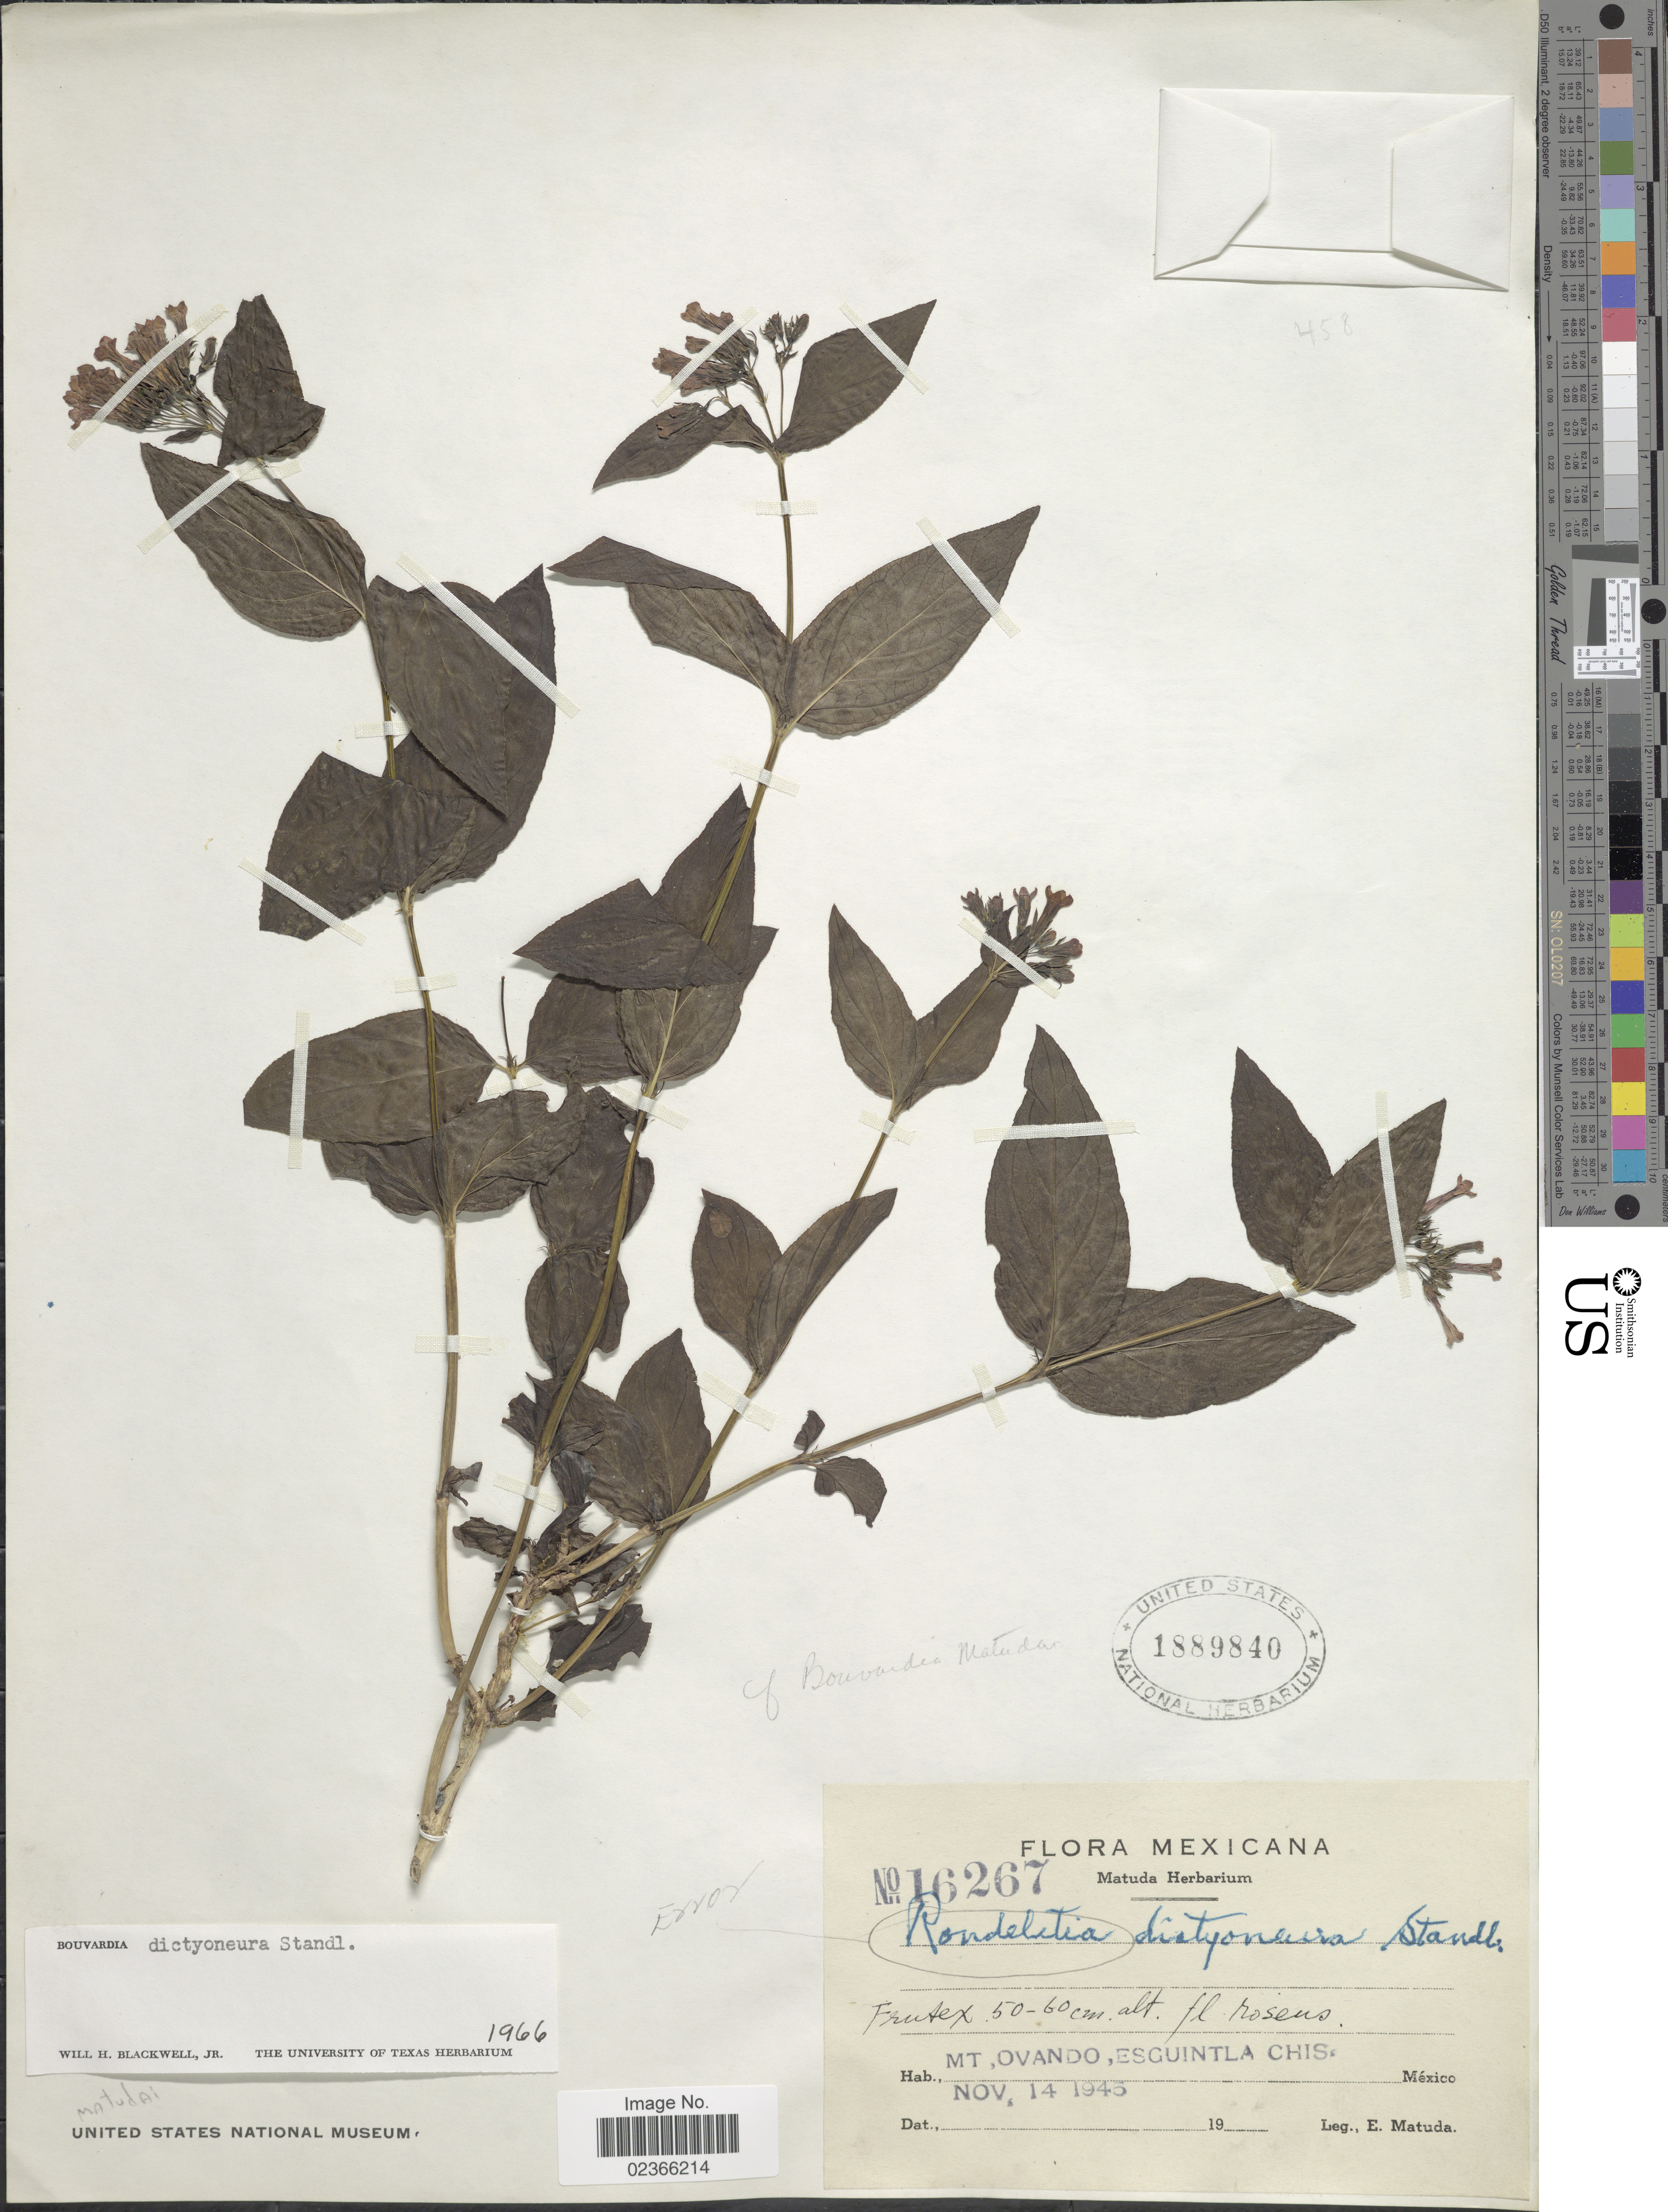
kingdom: Plantae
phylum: Tracheophyta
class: Magnoliopsida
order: Gentianales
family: Rubiaceae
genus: Bouvardia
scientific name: Bouvardia dictyoneura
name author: Standl.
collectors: E. Matuda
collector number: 16267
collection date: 1945-11-14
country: Mexico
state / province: Chiapas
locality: Mt. Ovando, Escuintla, Chis.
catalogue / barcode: US 1889840